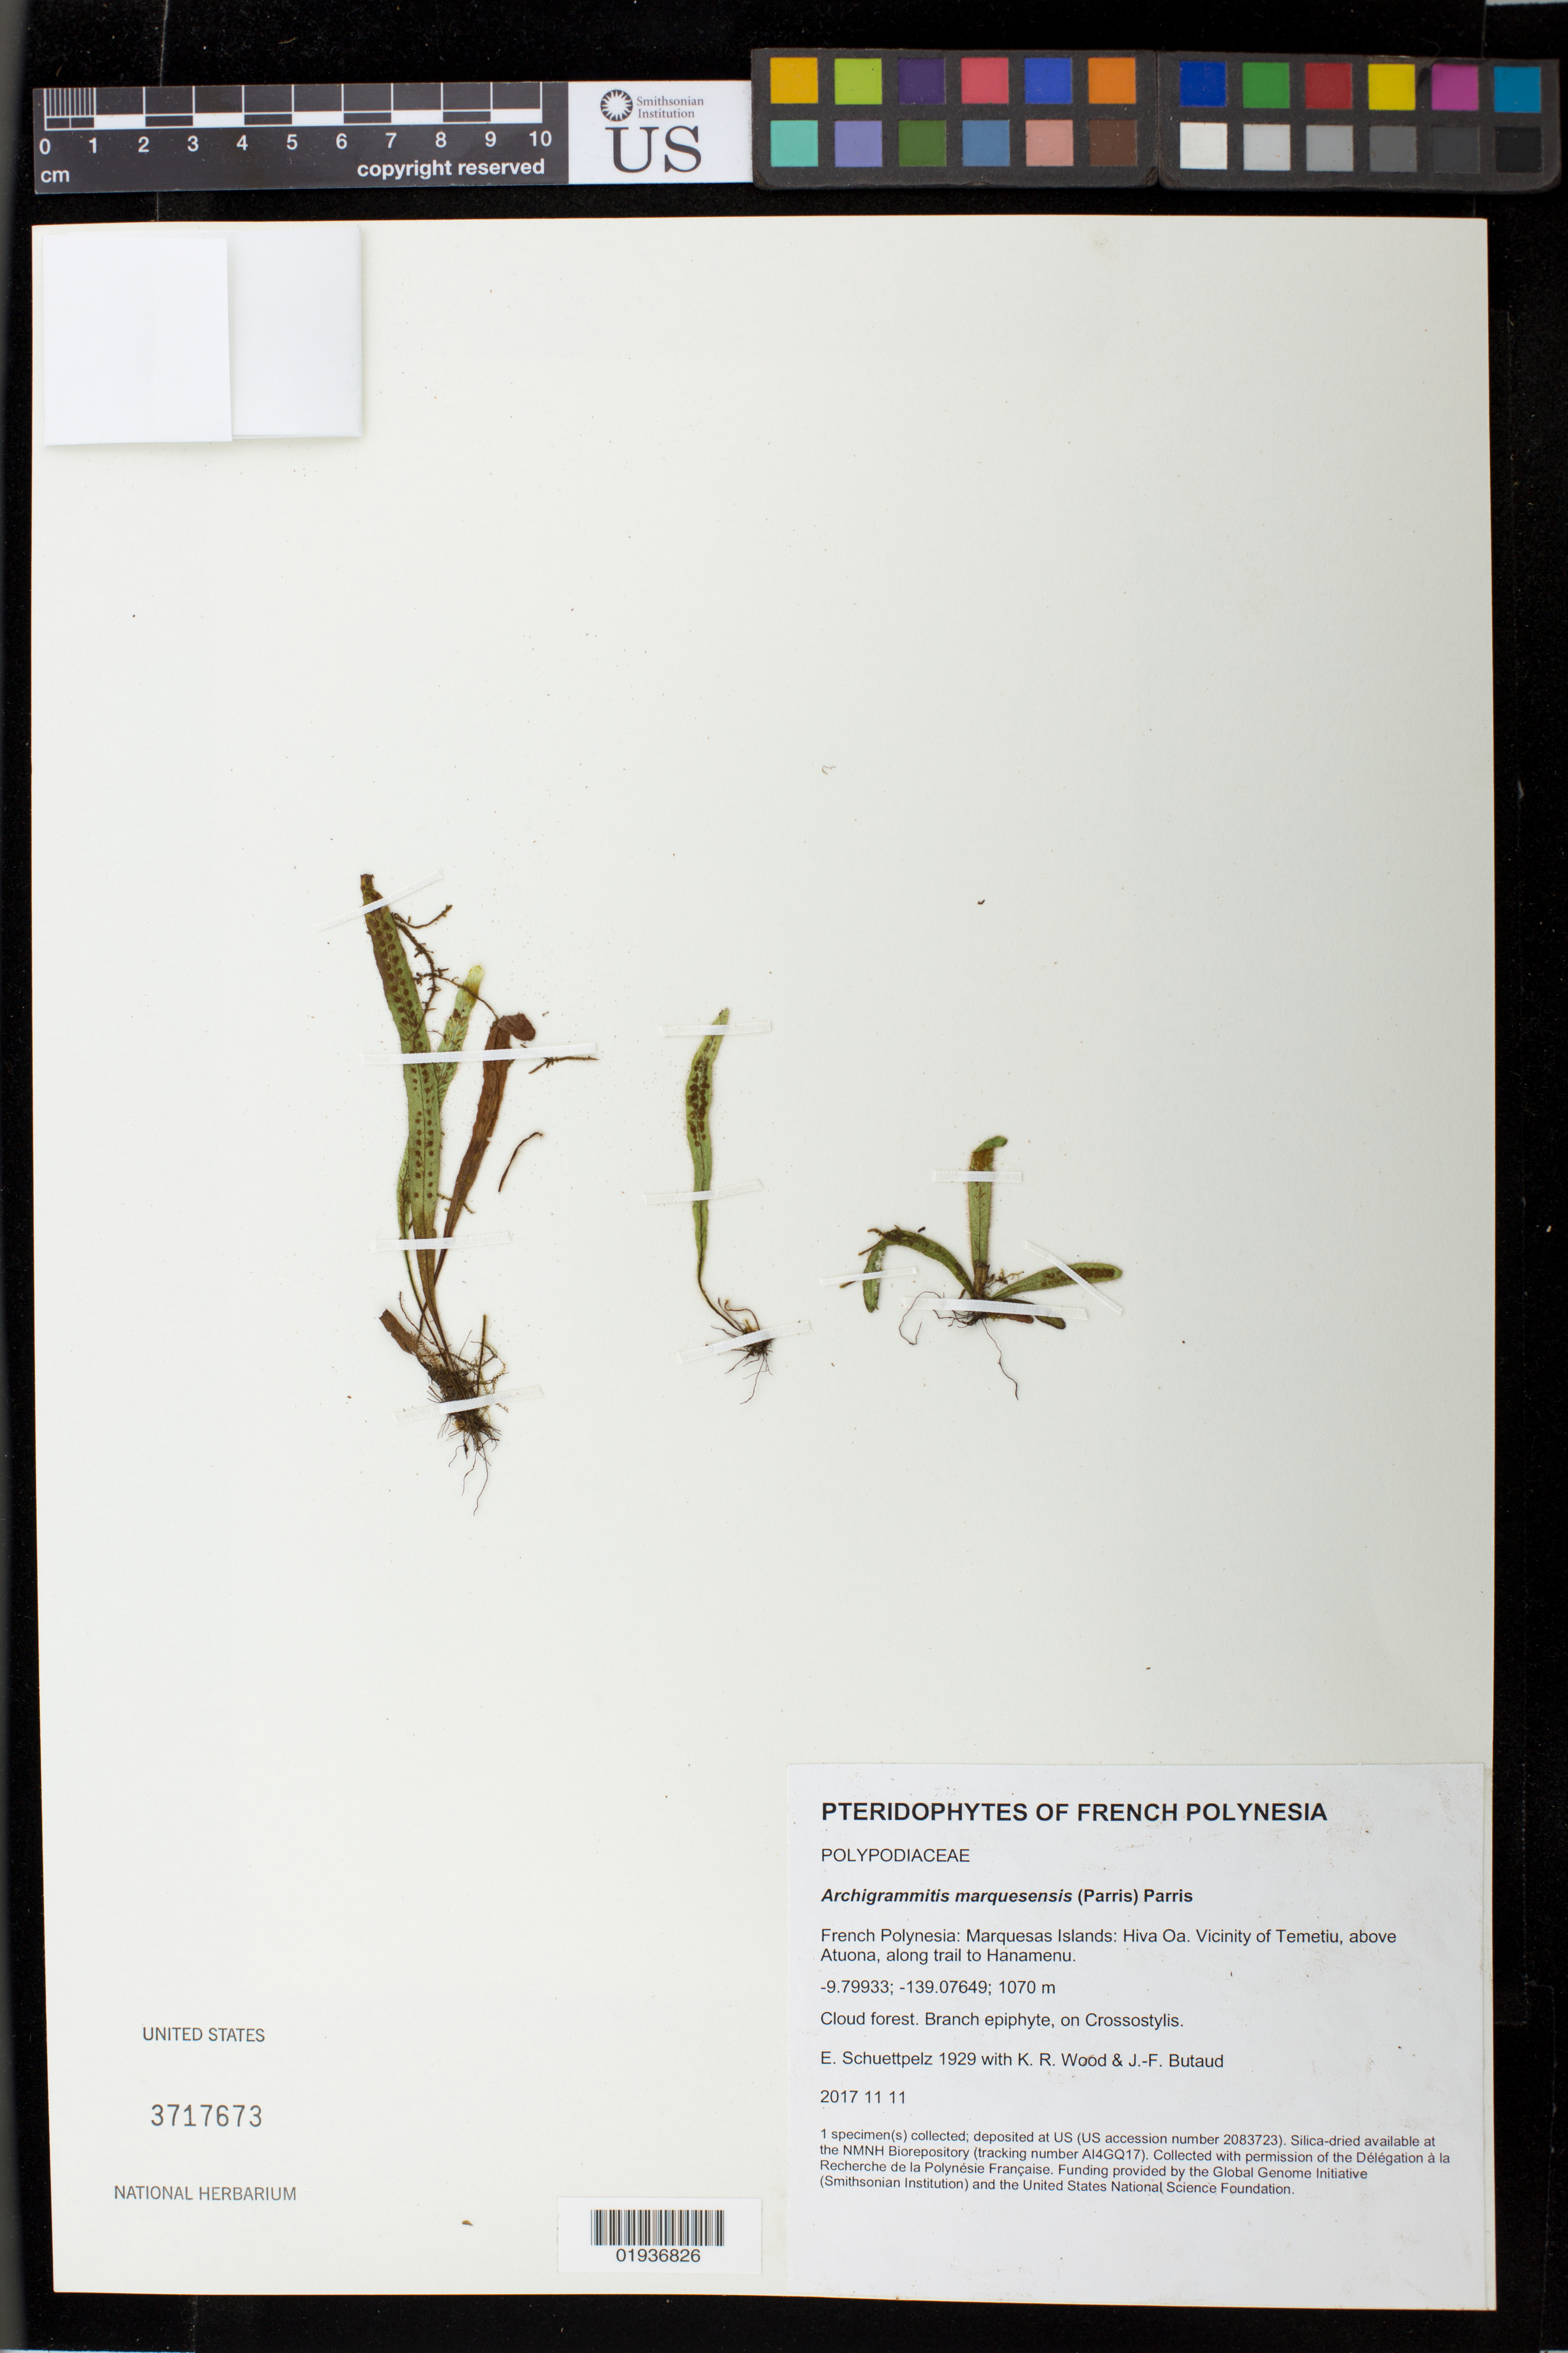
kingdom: Plantae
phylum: Tracheophyta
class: Polypodiopsida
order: Polypodiales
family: Polypodiaceae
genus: Archigrammitis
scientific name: Archigrammitis marquesensis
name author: (Parris) Parris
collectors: E. Schuettpelz, K. R. Wood & J. -F. Butaud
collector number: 1929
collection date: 2017-11-11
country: French Polynesia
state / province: Marquesas Islands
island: Hiva Oa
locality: Vicinity of Temetiu, above Atuona, along trail to Hanamenu.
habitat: Cloud forest.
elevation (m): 1070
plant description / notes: Collected with permission of the Délégation à la Recherche de la Polynésie Française. Funding provided by the Global Genome Initiative (Smithsonian Institution) and the United States National Science Foundation. Silica dried tissue stored at AI4GQ17 in the NMNH Biorepository, Smithsonian Institution.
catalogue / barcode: US 3717673